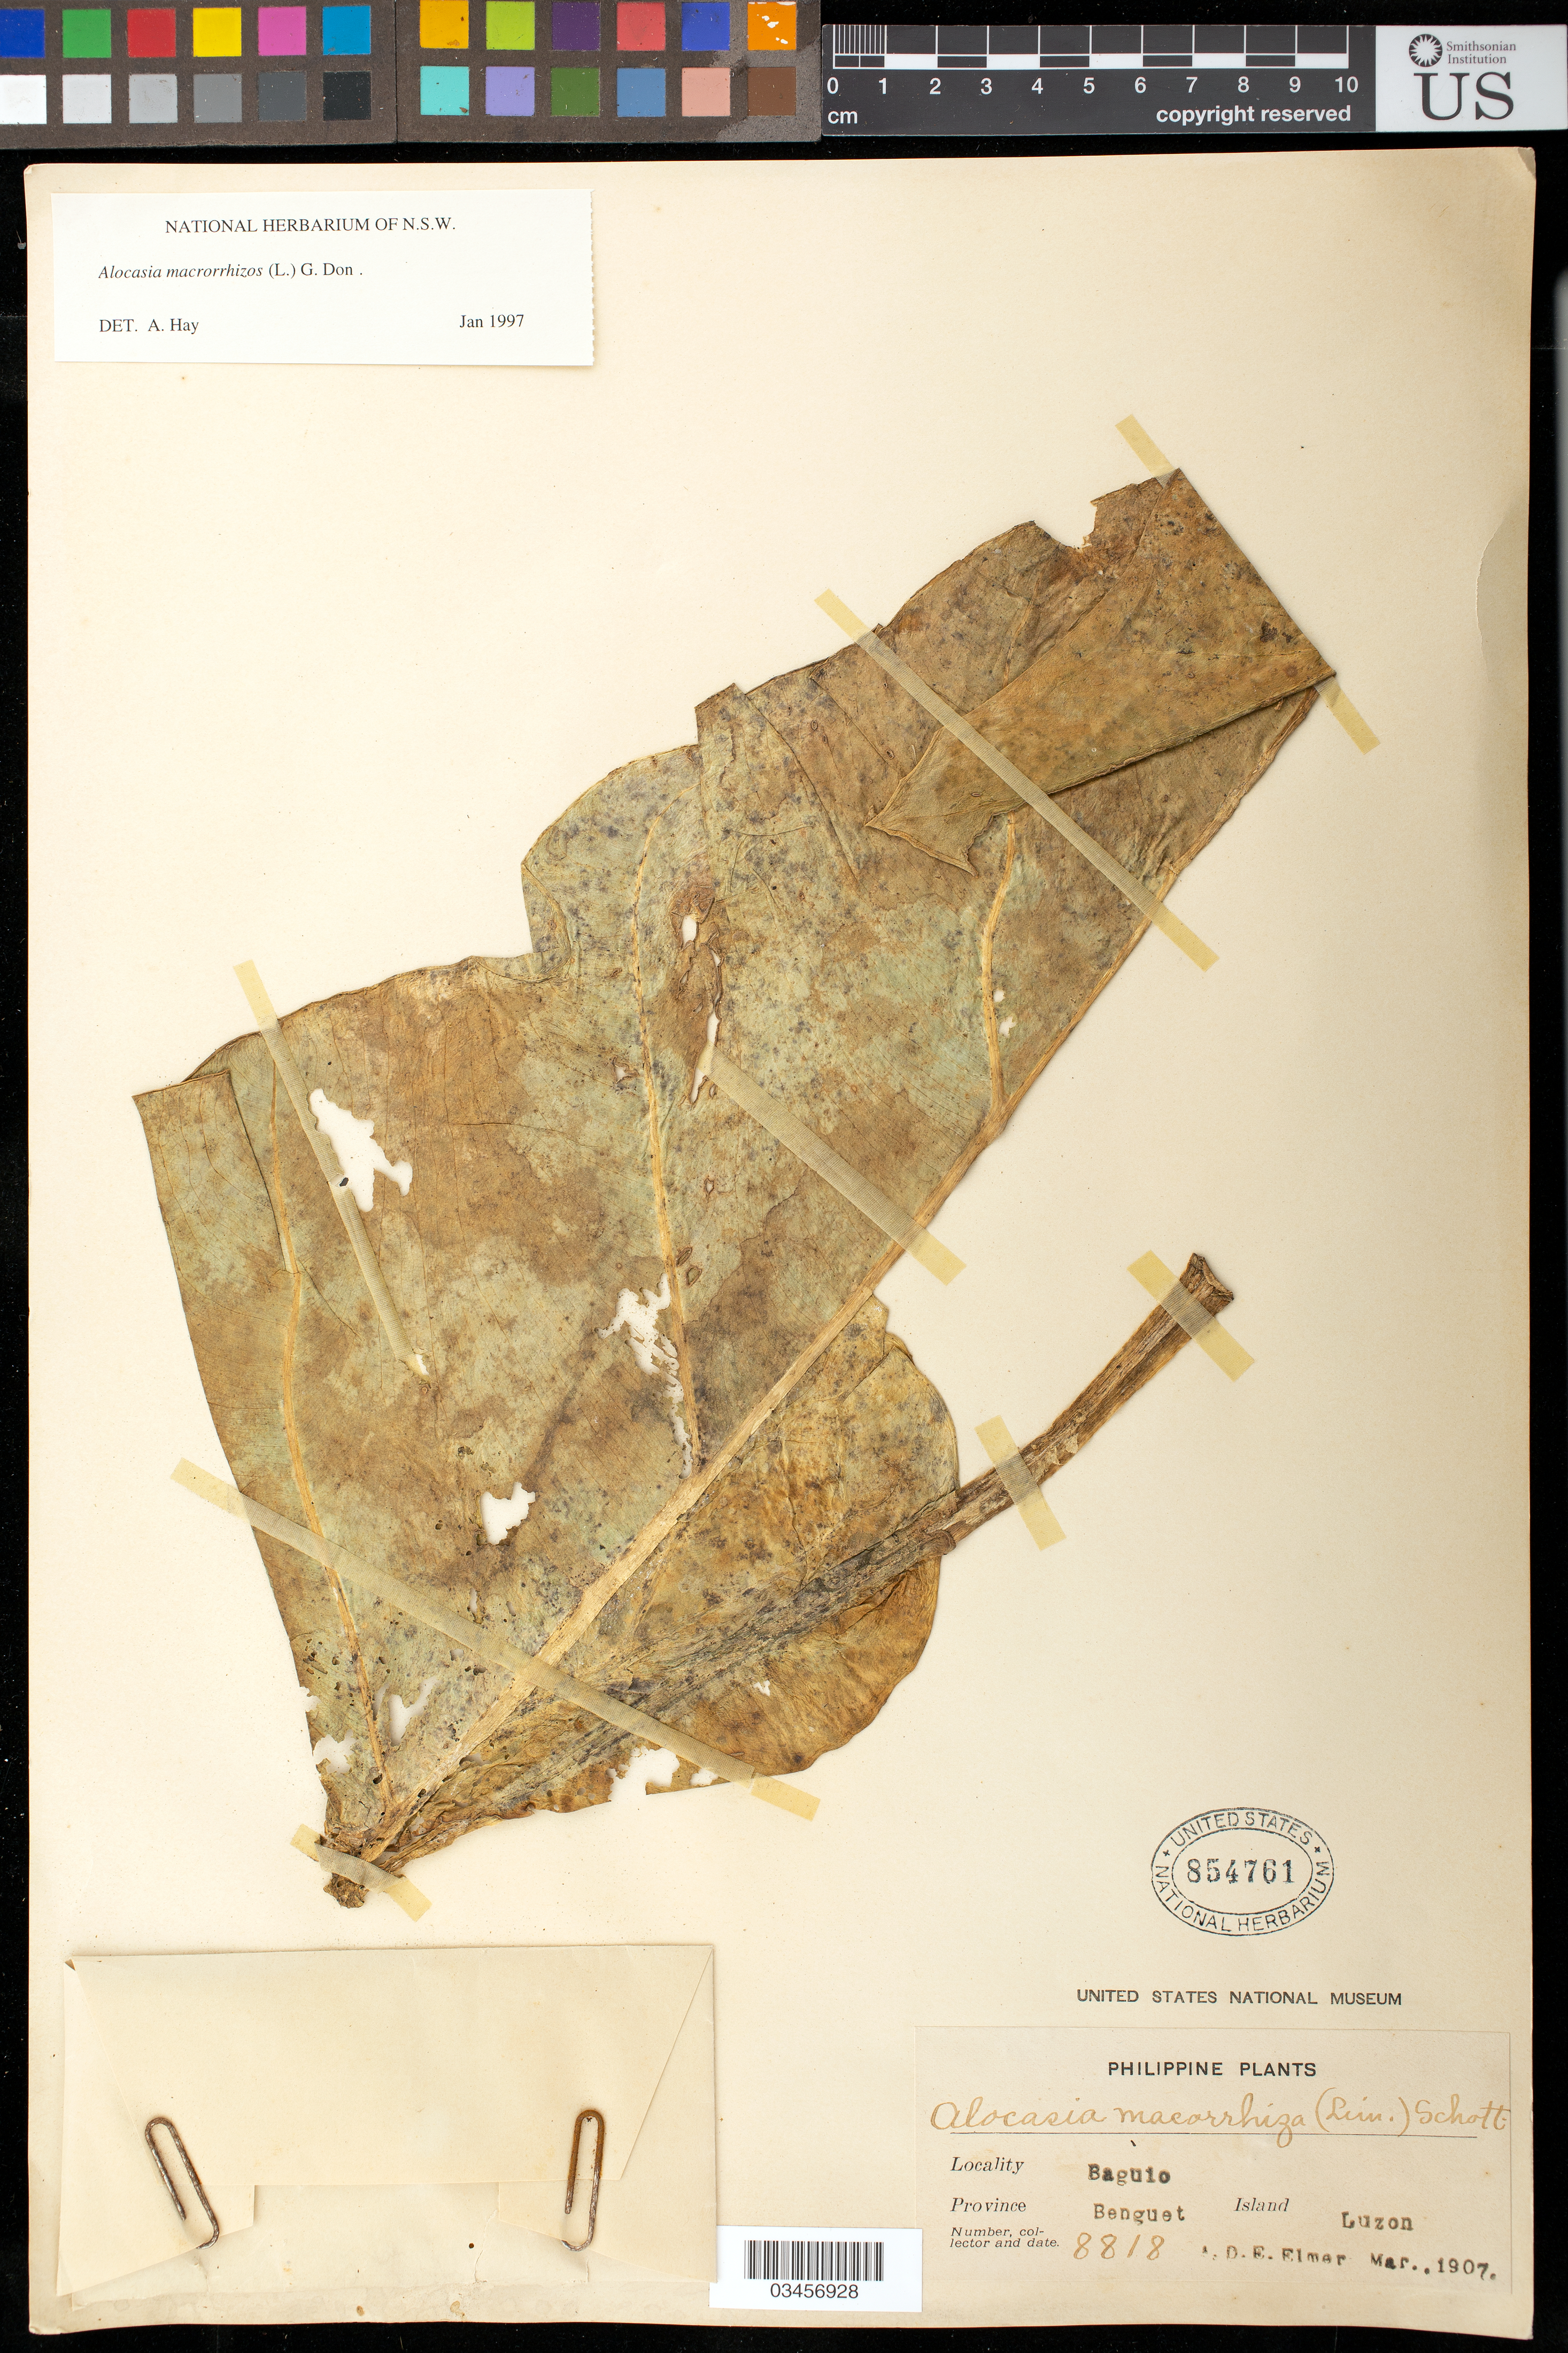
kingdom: Plantae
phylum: Tracheophyta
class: Liliopsida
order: Alismatales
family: Araceae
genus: Alocasia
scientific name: Alocasia macrorrhizos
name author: (L.) G. Don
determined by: Hay, A.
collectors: A. D. E. Elmer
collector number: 8818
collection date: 1907-03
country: Philippines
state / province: Cordillera (Administrative Region)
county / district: Benguet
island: Luzon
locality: Baguio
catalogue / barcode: US 854761